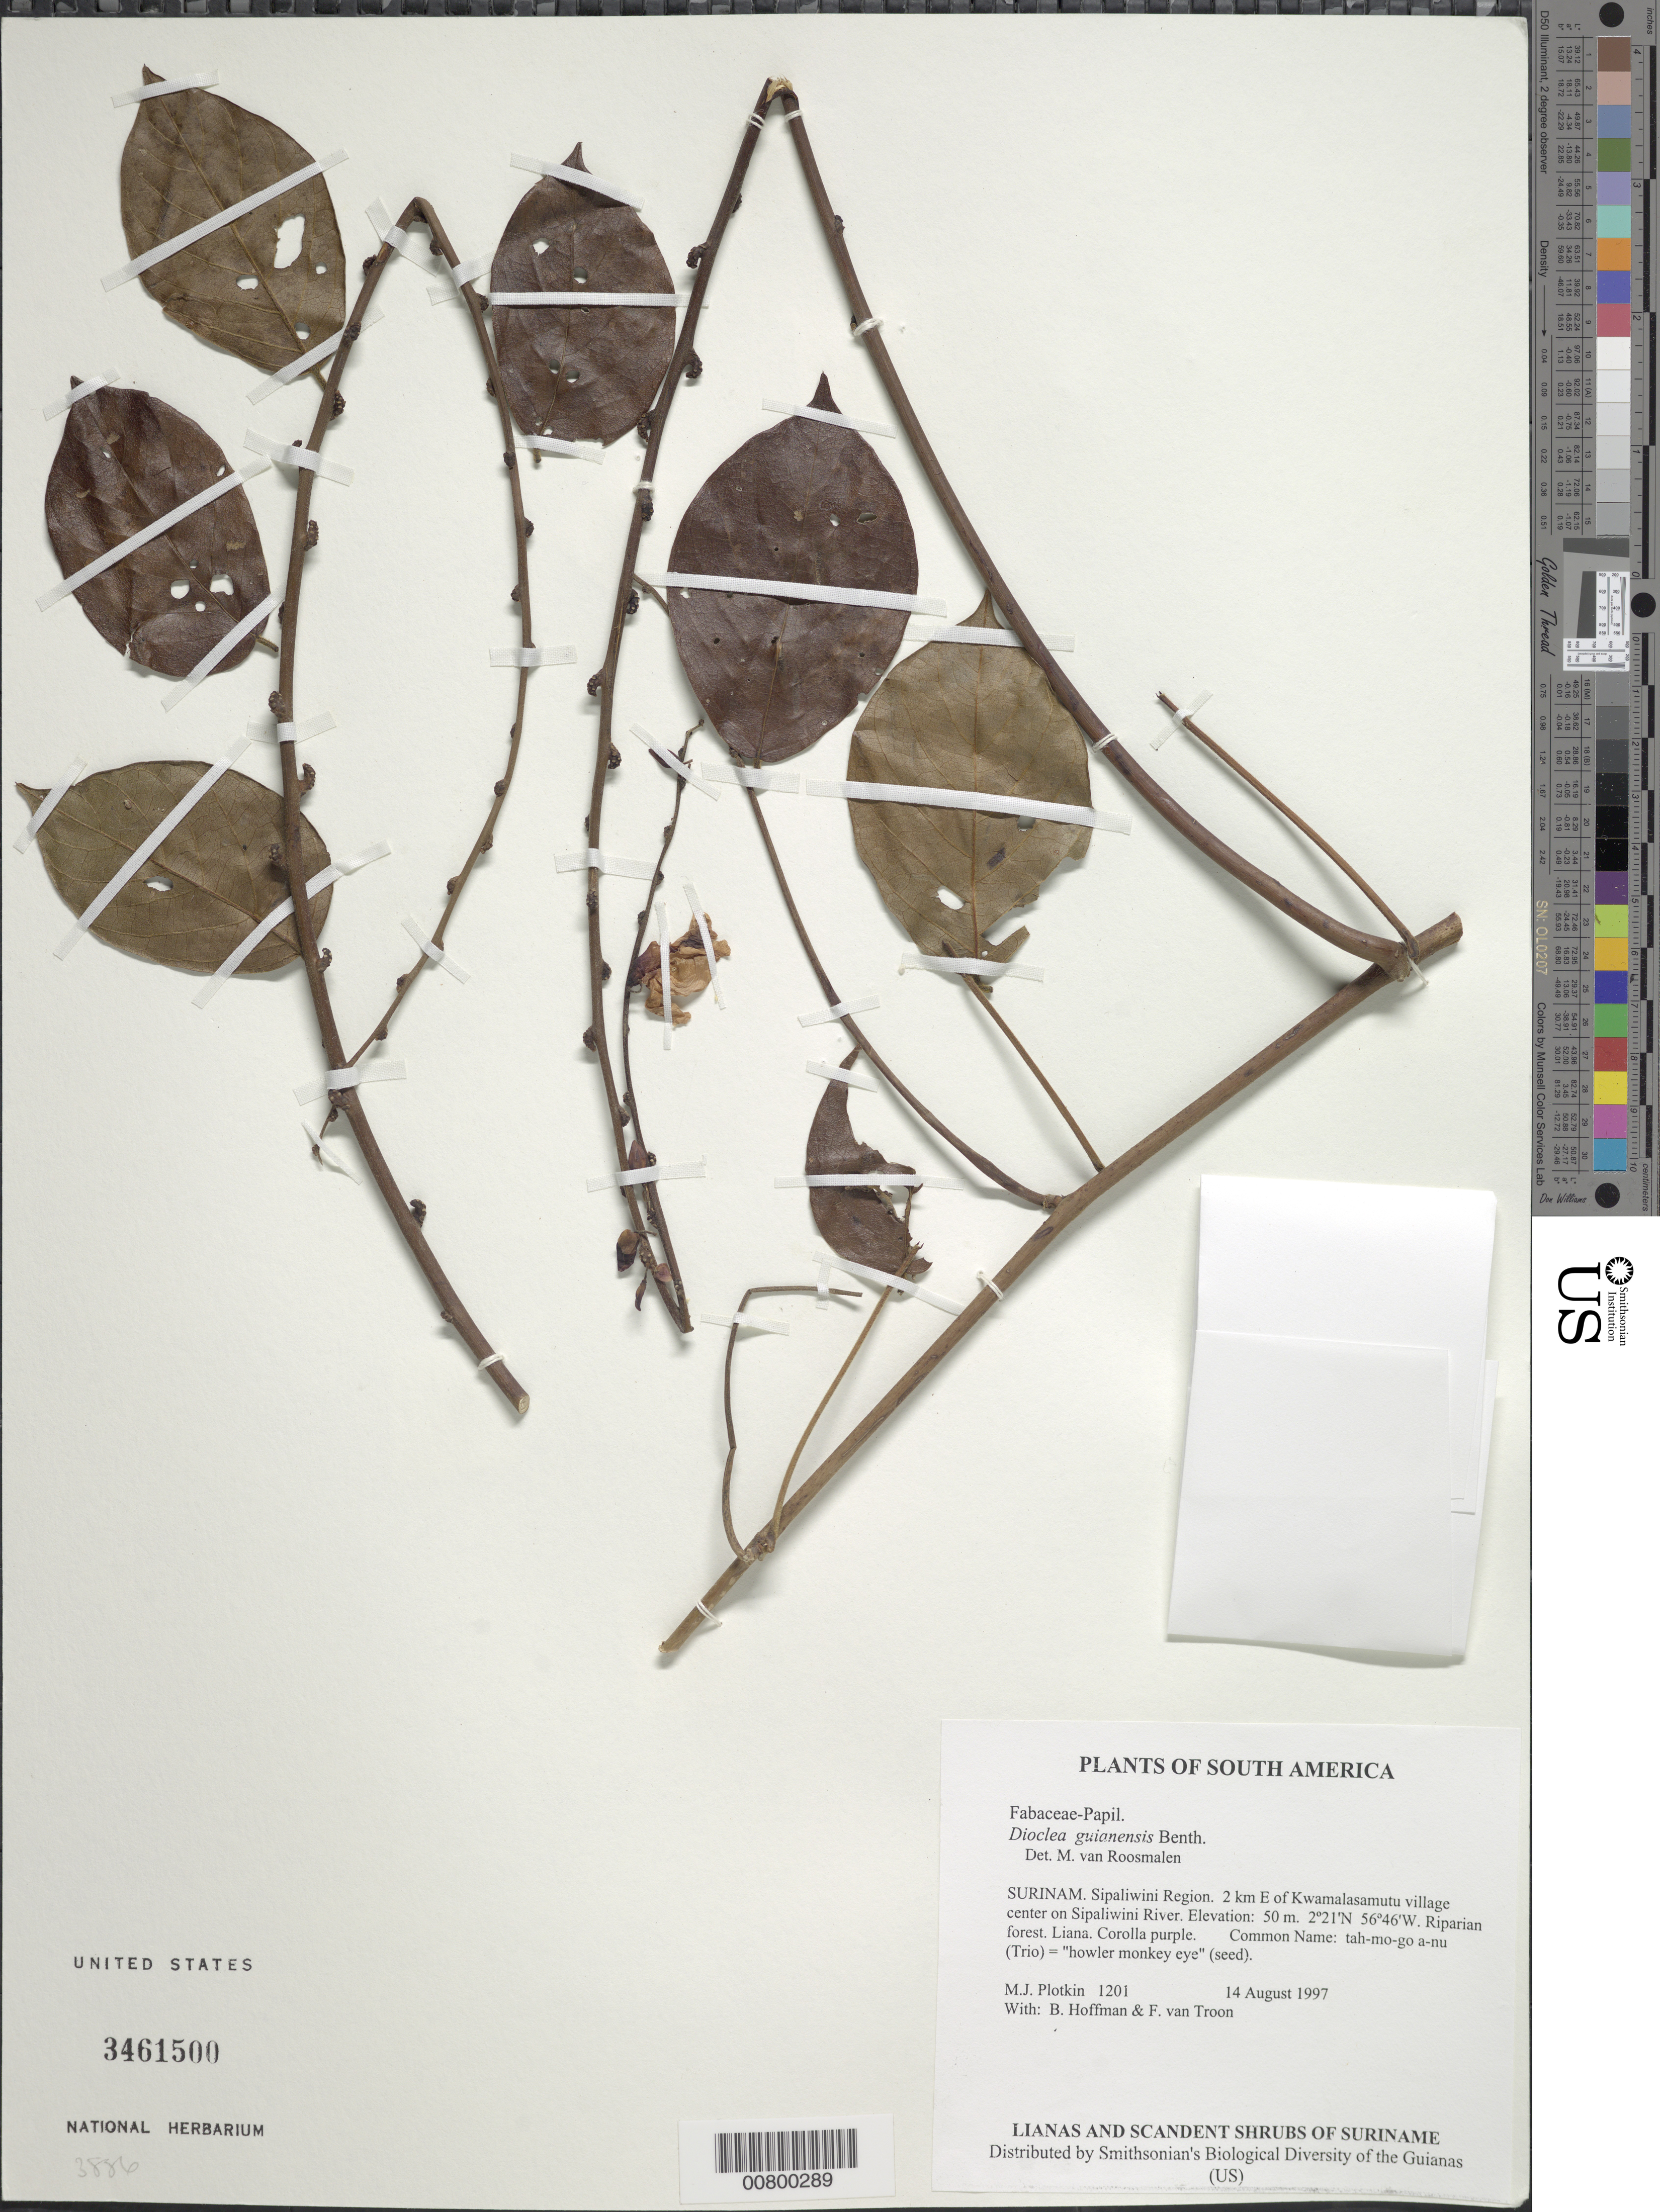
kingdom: Plantae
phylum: Tracheophyta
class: Magnoliopsida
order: Fabales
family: Fabaceae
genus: Dioclea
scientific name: Dioclea guianensis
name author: Benth.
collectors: M. Plotkin, B. Hoffman & F. Van Troon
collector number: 1201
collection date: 1997-08-14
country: Suriname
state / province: Sipaliwini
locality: Sipaliwini Region. 2 km E of Kwamalasamutu village center on Sipaliwini River. Riparian forest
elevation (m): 50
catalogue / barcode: US 3461500